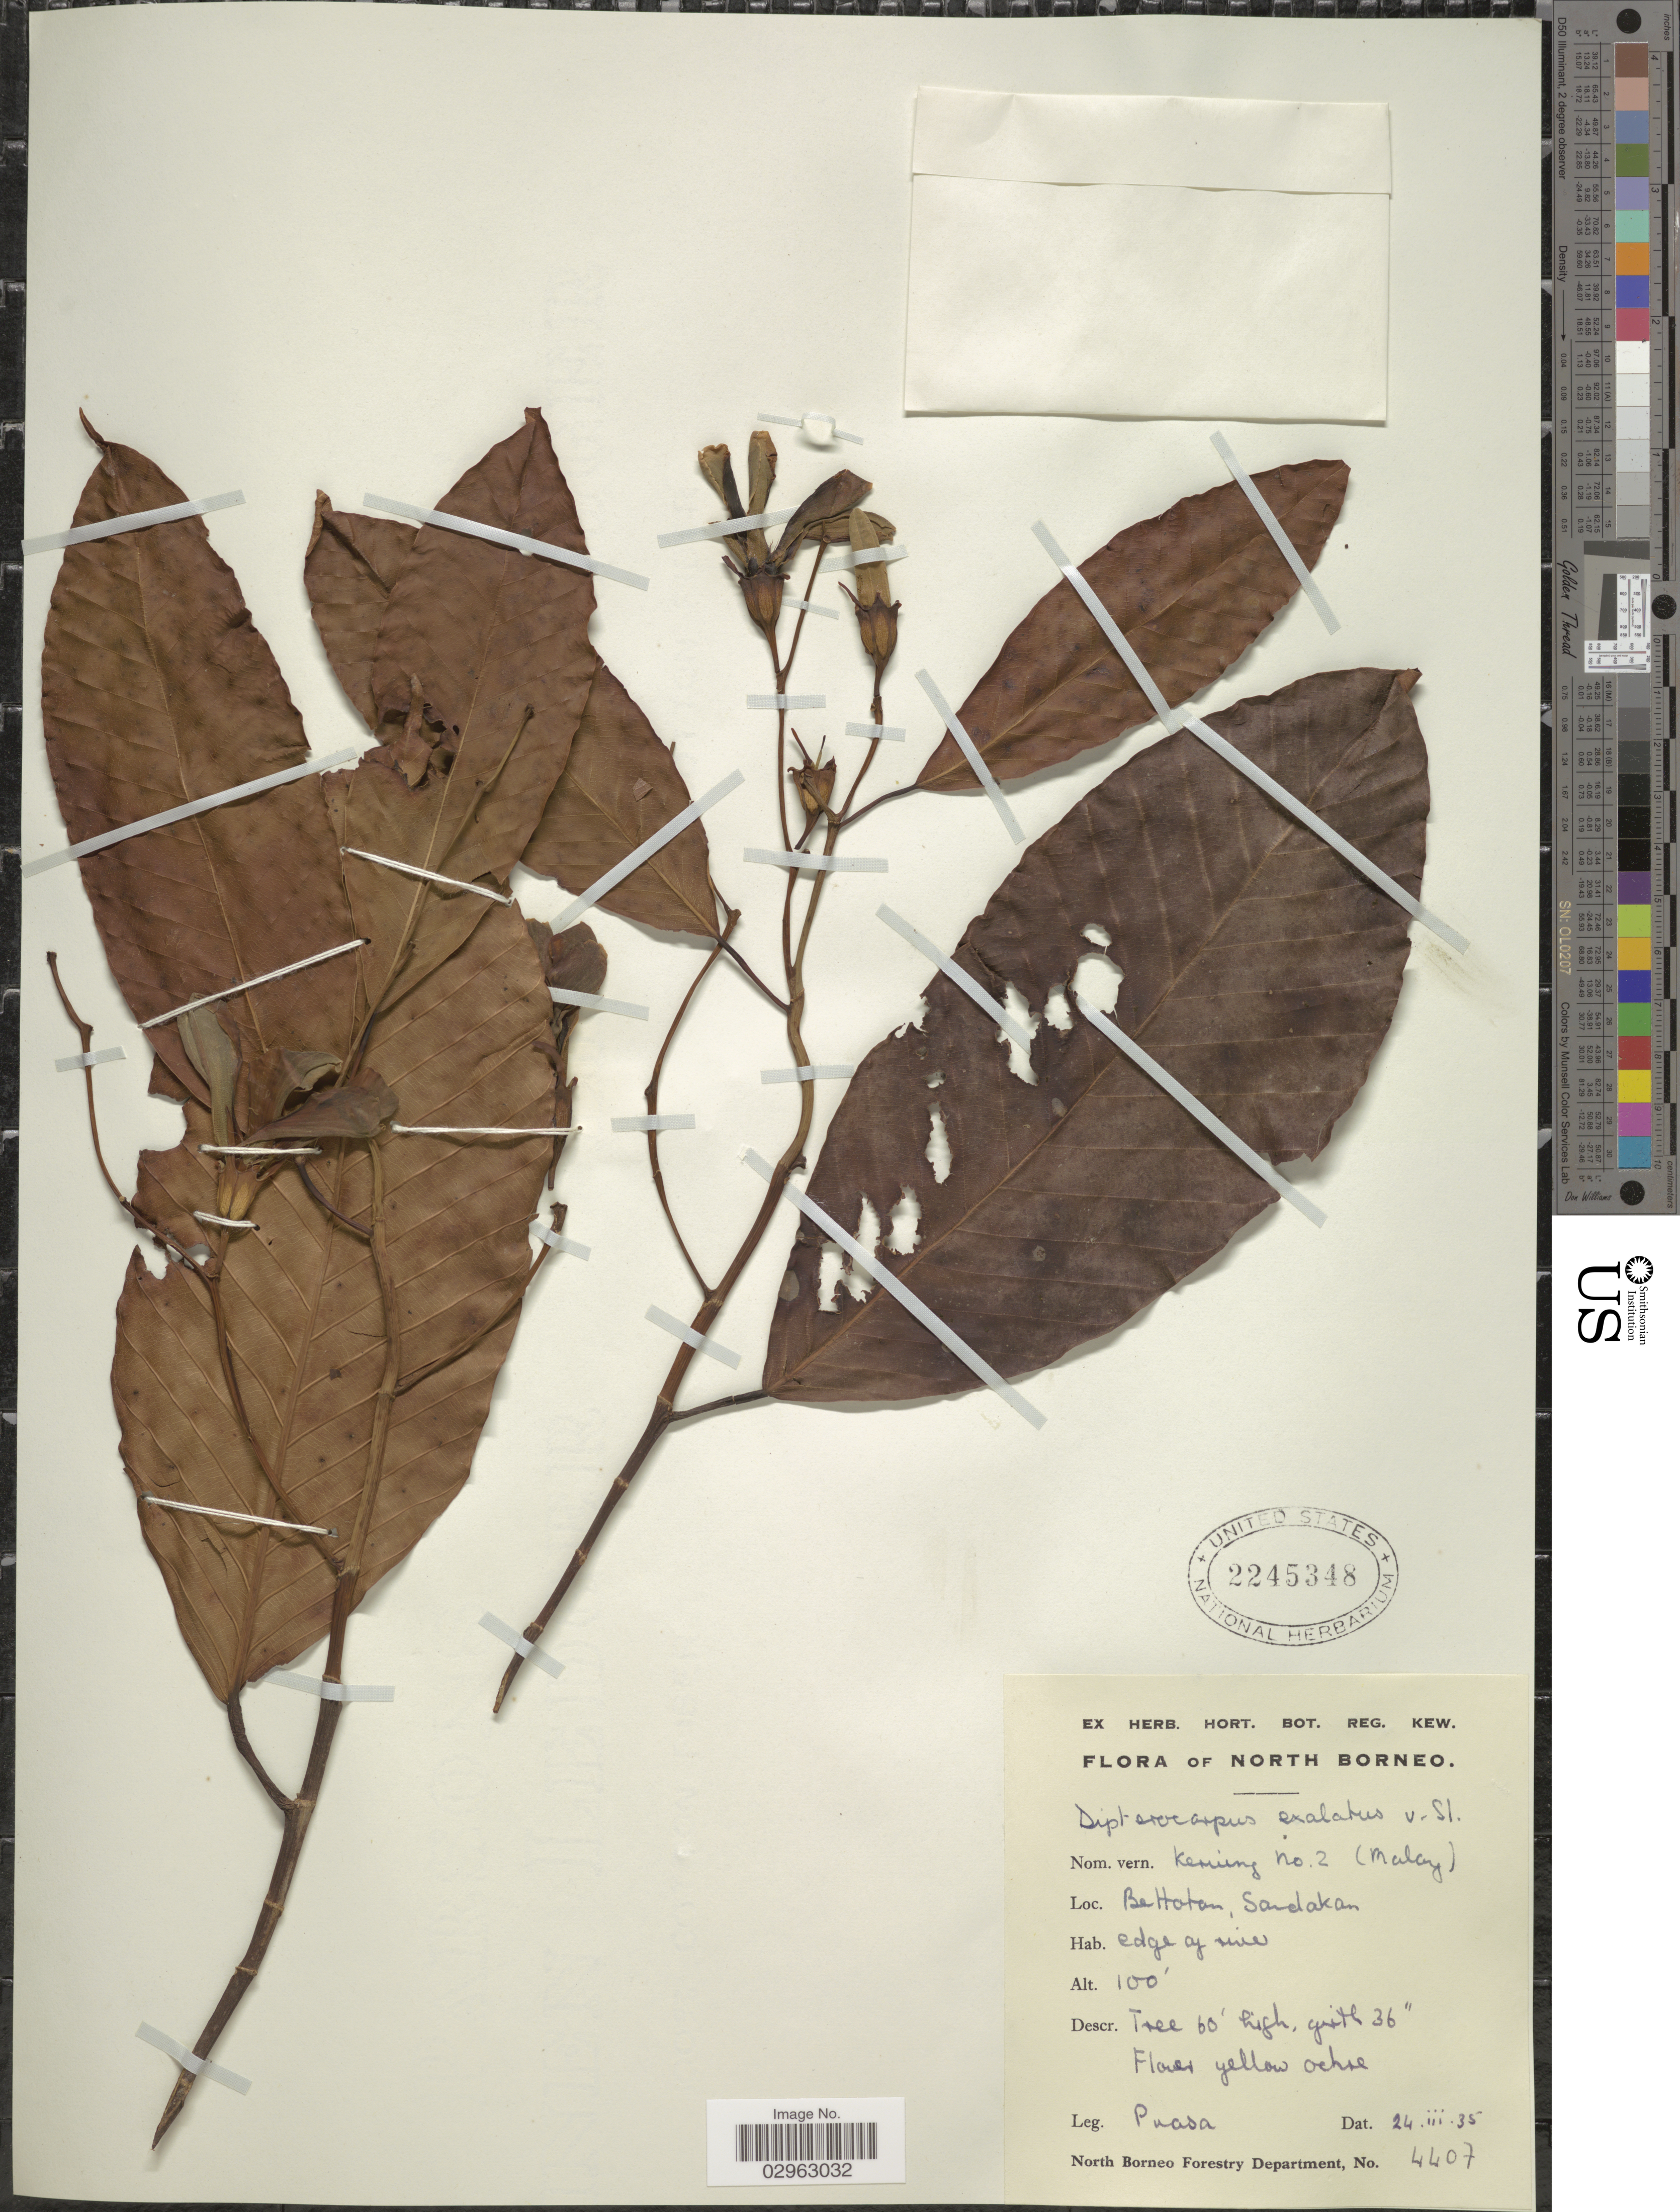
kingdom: Plantae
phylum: Tracheophyta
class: Magnoliopsida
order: Malvales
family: Dipterocarpaceae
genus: Dipterocarpus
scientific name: Dipterocarpus exalatus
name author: Slooten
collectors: Puasa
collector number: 4407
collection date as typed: Transcribed d/m/y: 24/3/35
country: Malaysia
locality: North Borneo. Bettatan, Sandakan.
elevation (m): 30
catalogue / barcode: US 2245348